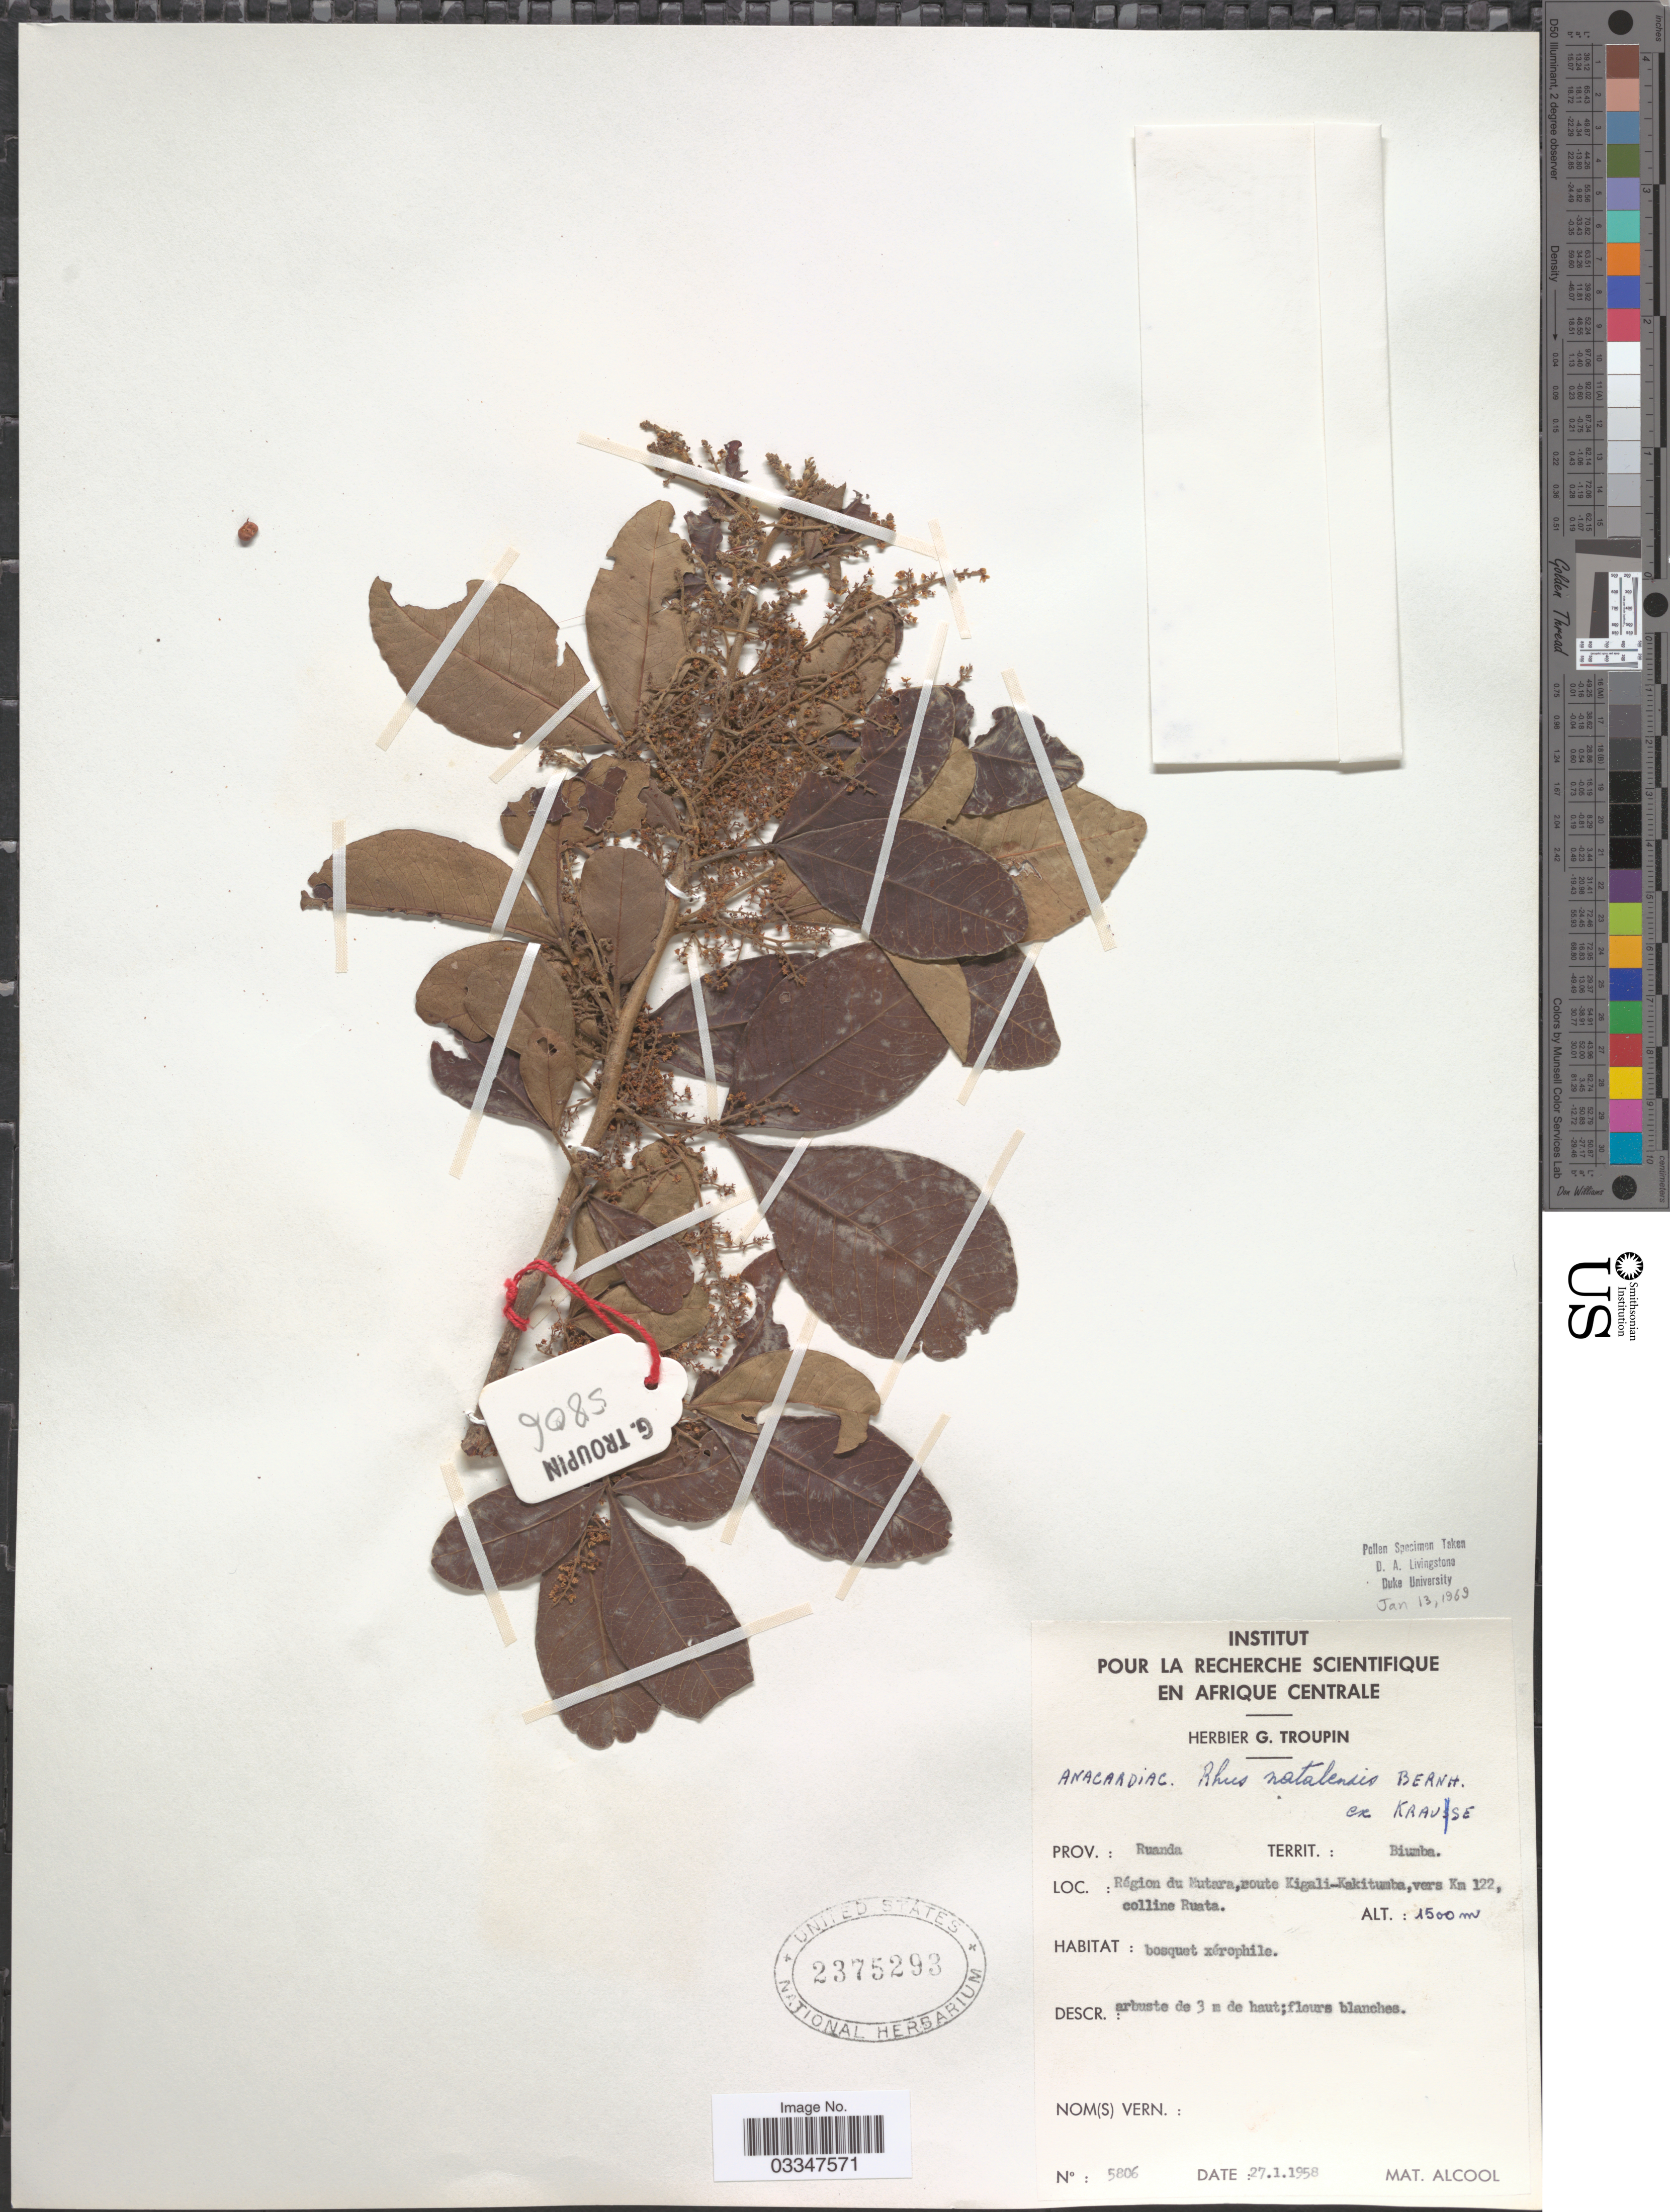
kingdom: Plantae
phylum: Tracheophyta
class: Magnoliopsida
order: Sapindales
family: Anacardiaceae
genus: Rhus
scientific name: Rhus natalensis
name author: Bernh.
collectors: ex herb. G. Troupin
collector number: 5806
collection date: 1958-01-27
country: Rwanda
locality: Prov.: Ruanda Territ.: Biumba. Région du Mutara, route Kigale-Kakitumba, vers Km 122, colline Ruata.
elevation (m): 1500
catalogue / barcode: US 2375293